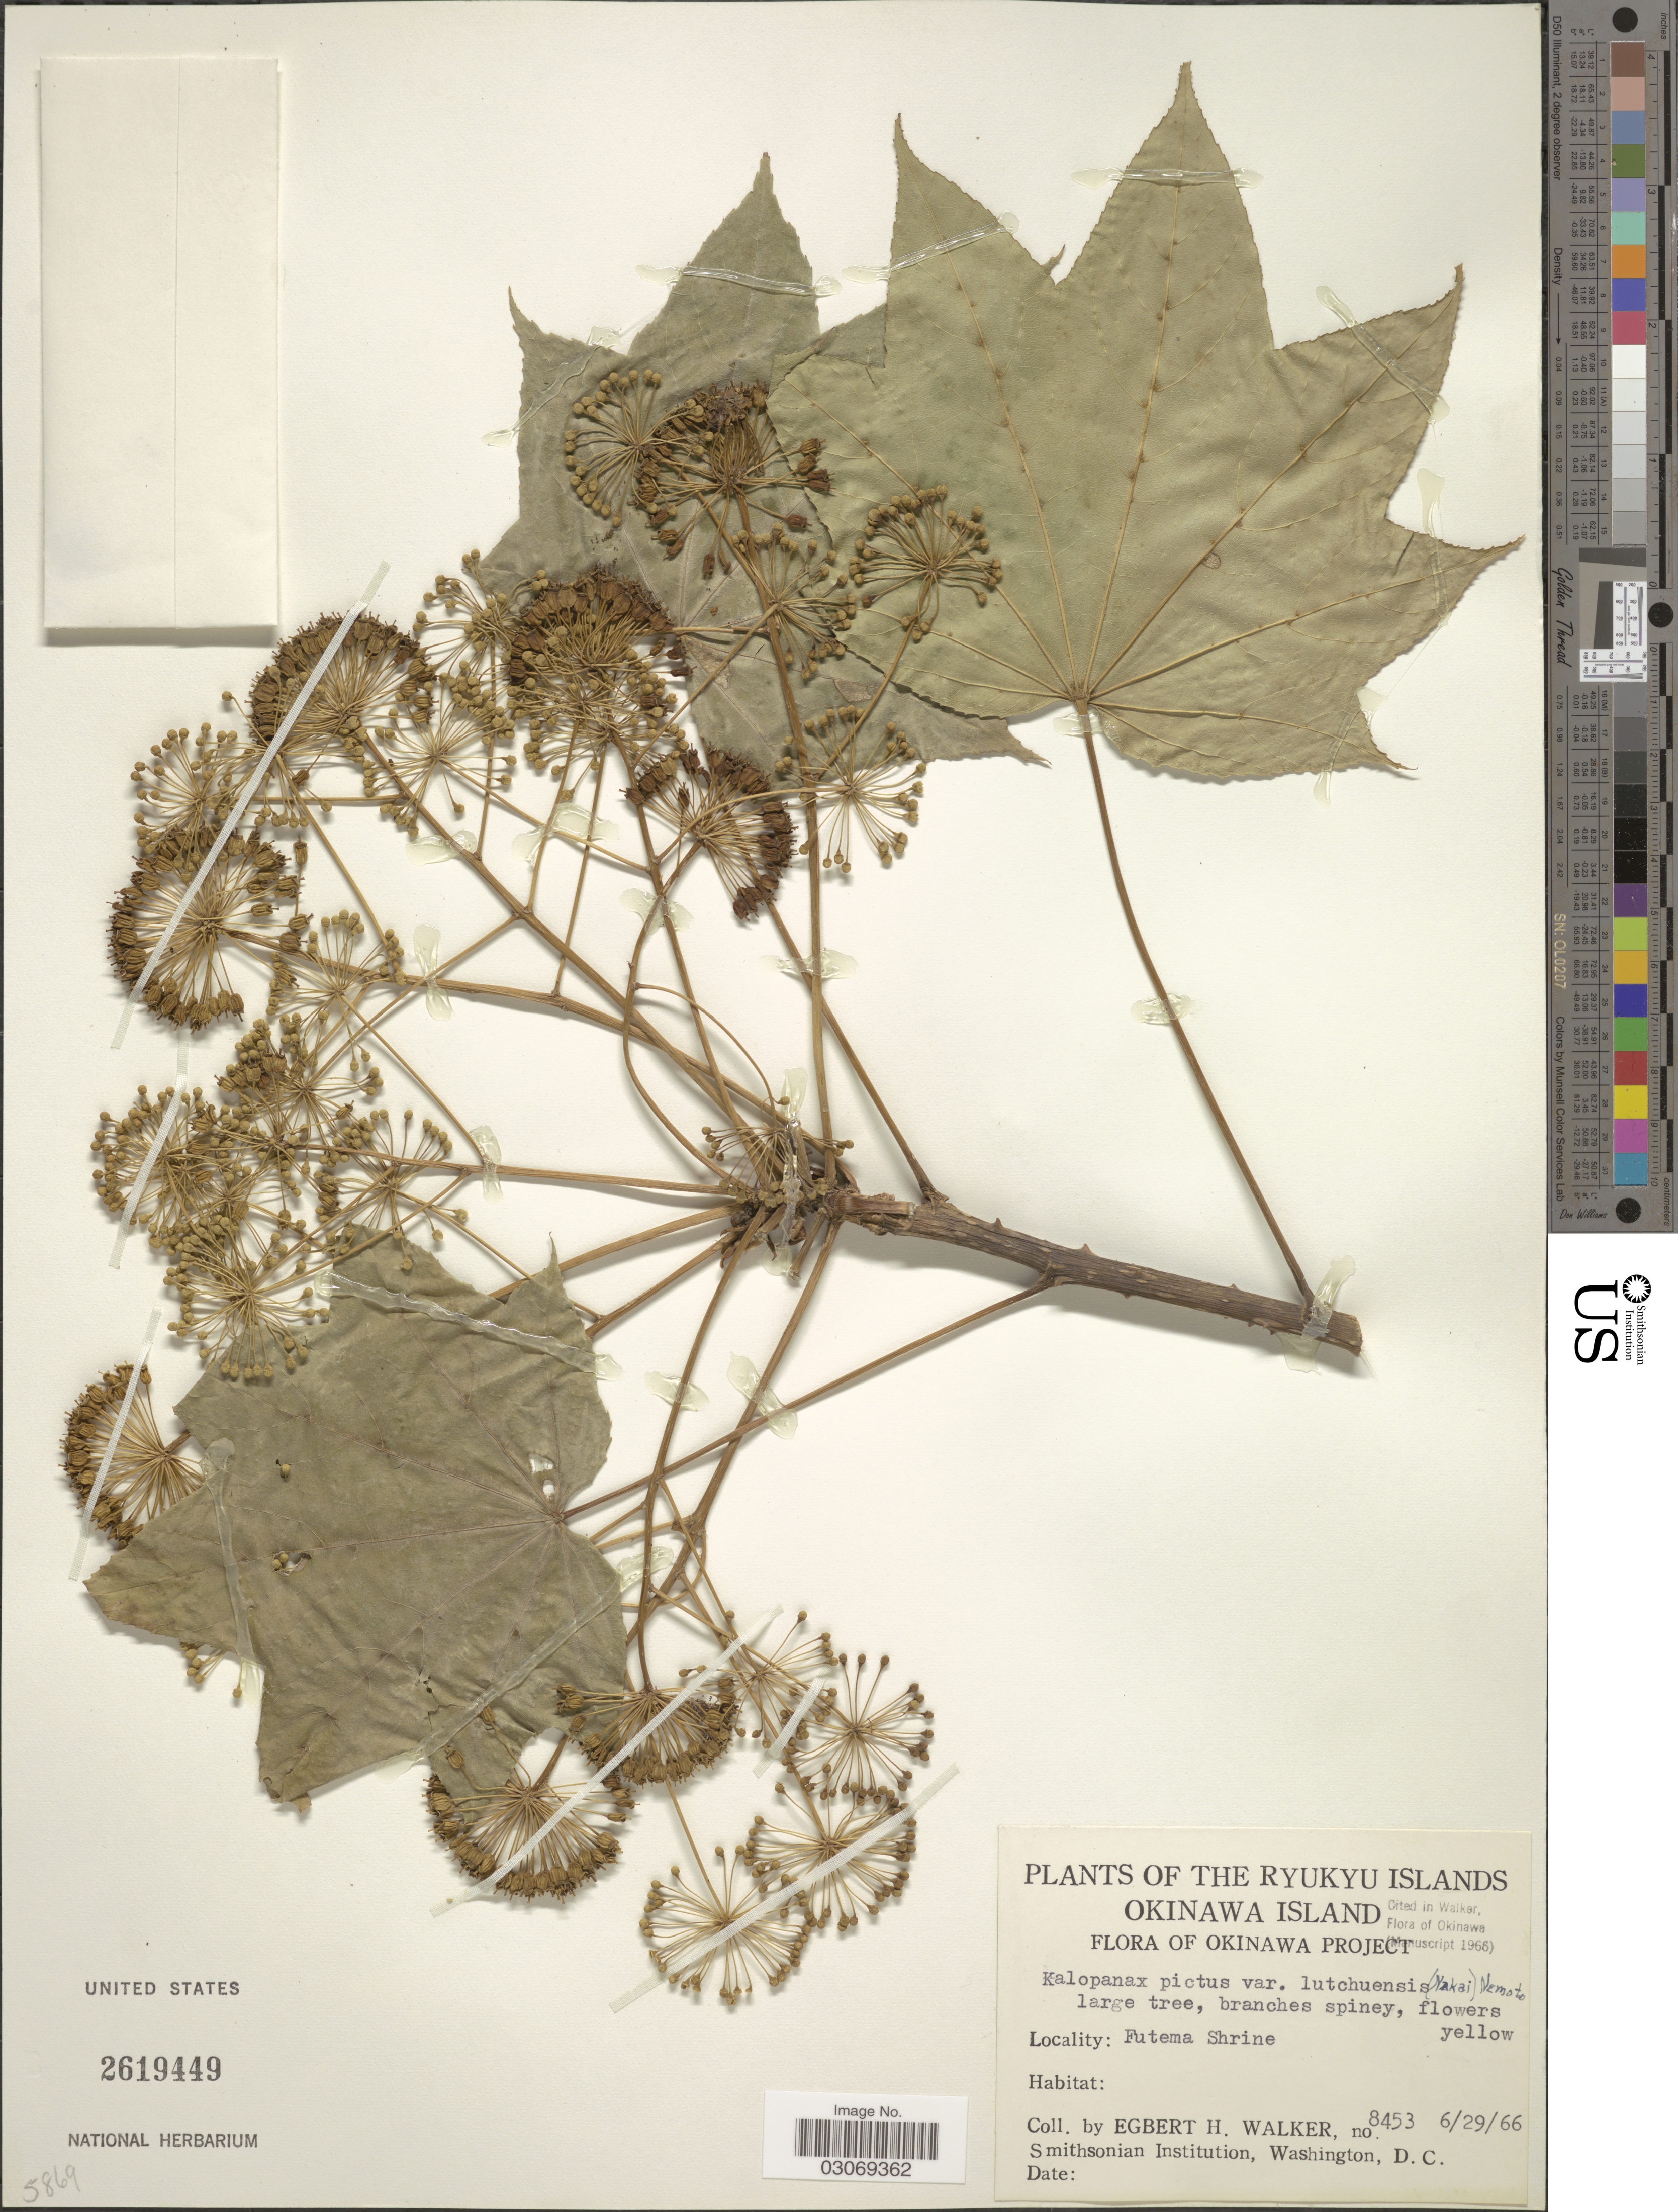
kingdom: Plantae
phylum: Tracheophyta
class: Magnoliopsida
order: Apiales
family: Araliaceae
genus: Kalopanax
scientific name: Kalopanax pictus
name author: (Thunb.) Nakai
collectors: E. H. Walker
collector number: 8453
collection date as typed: Transcribed d/m/y: 29/6/66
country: Japan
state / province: Okinawa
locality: Ryukyu Islands. Futema Shrine.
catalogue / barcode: US 2619449